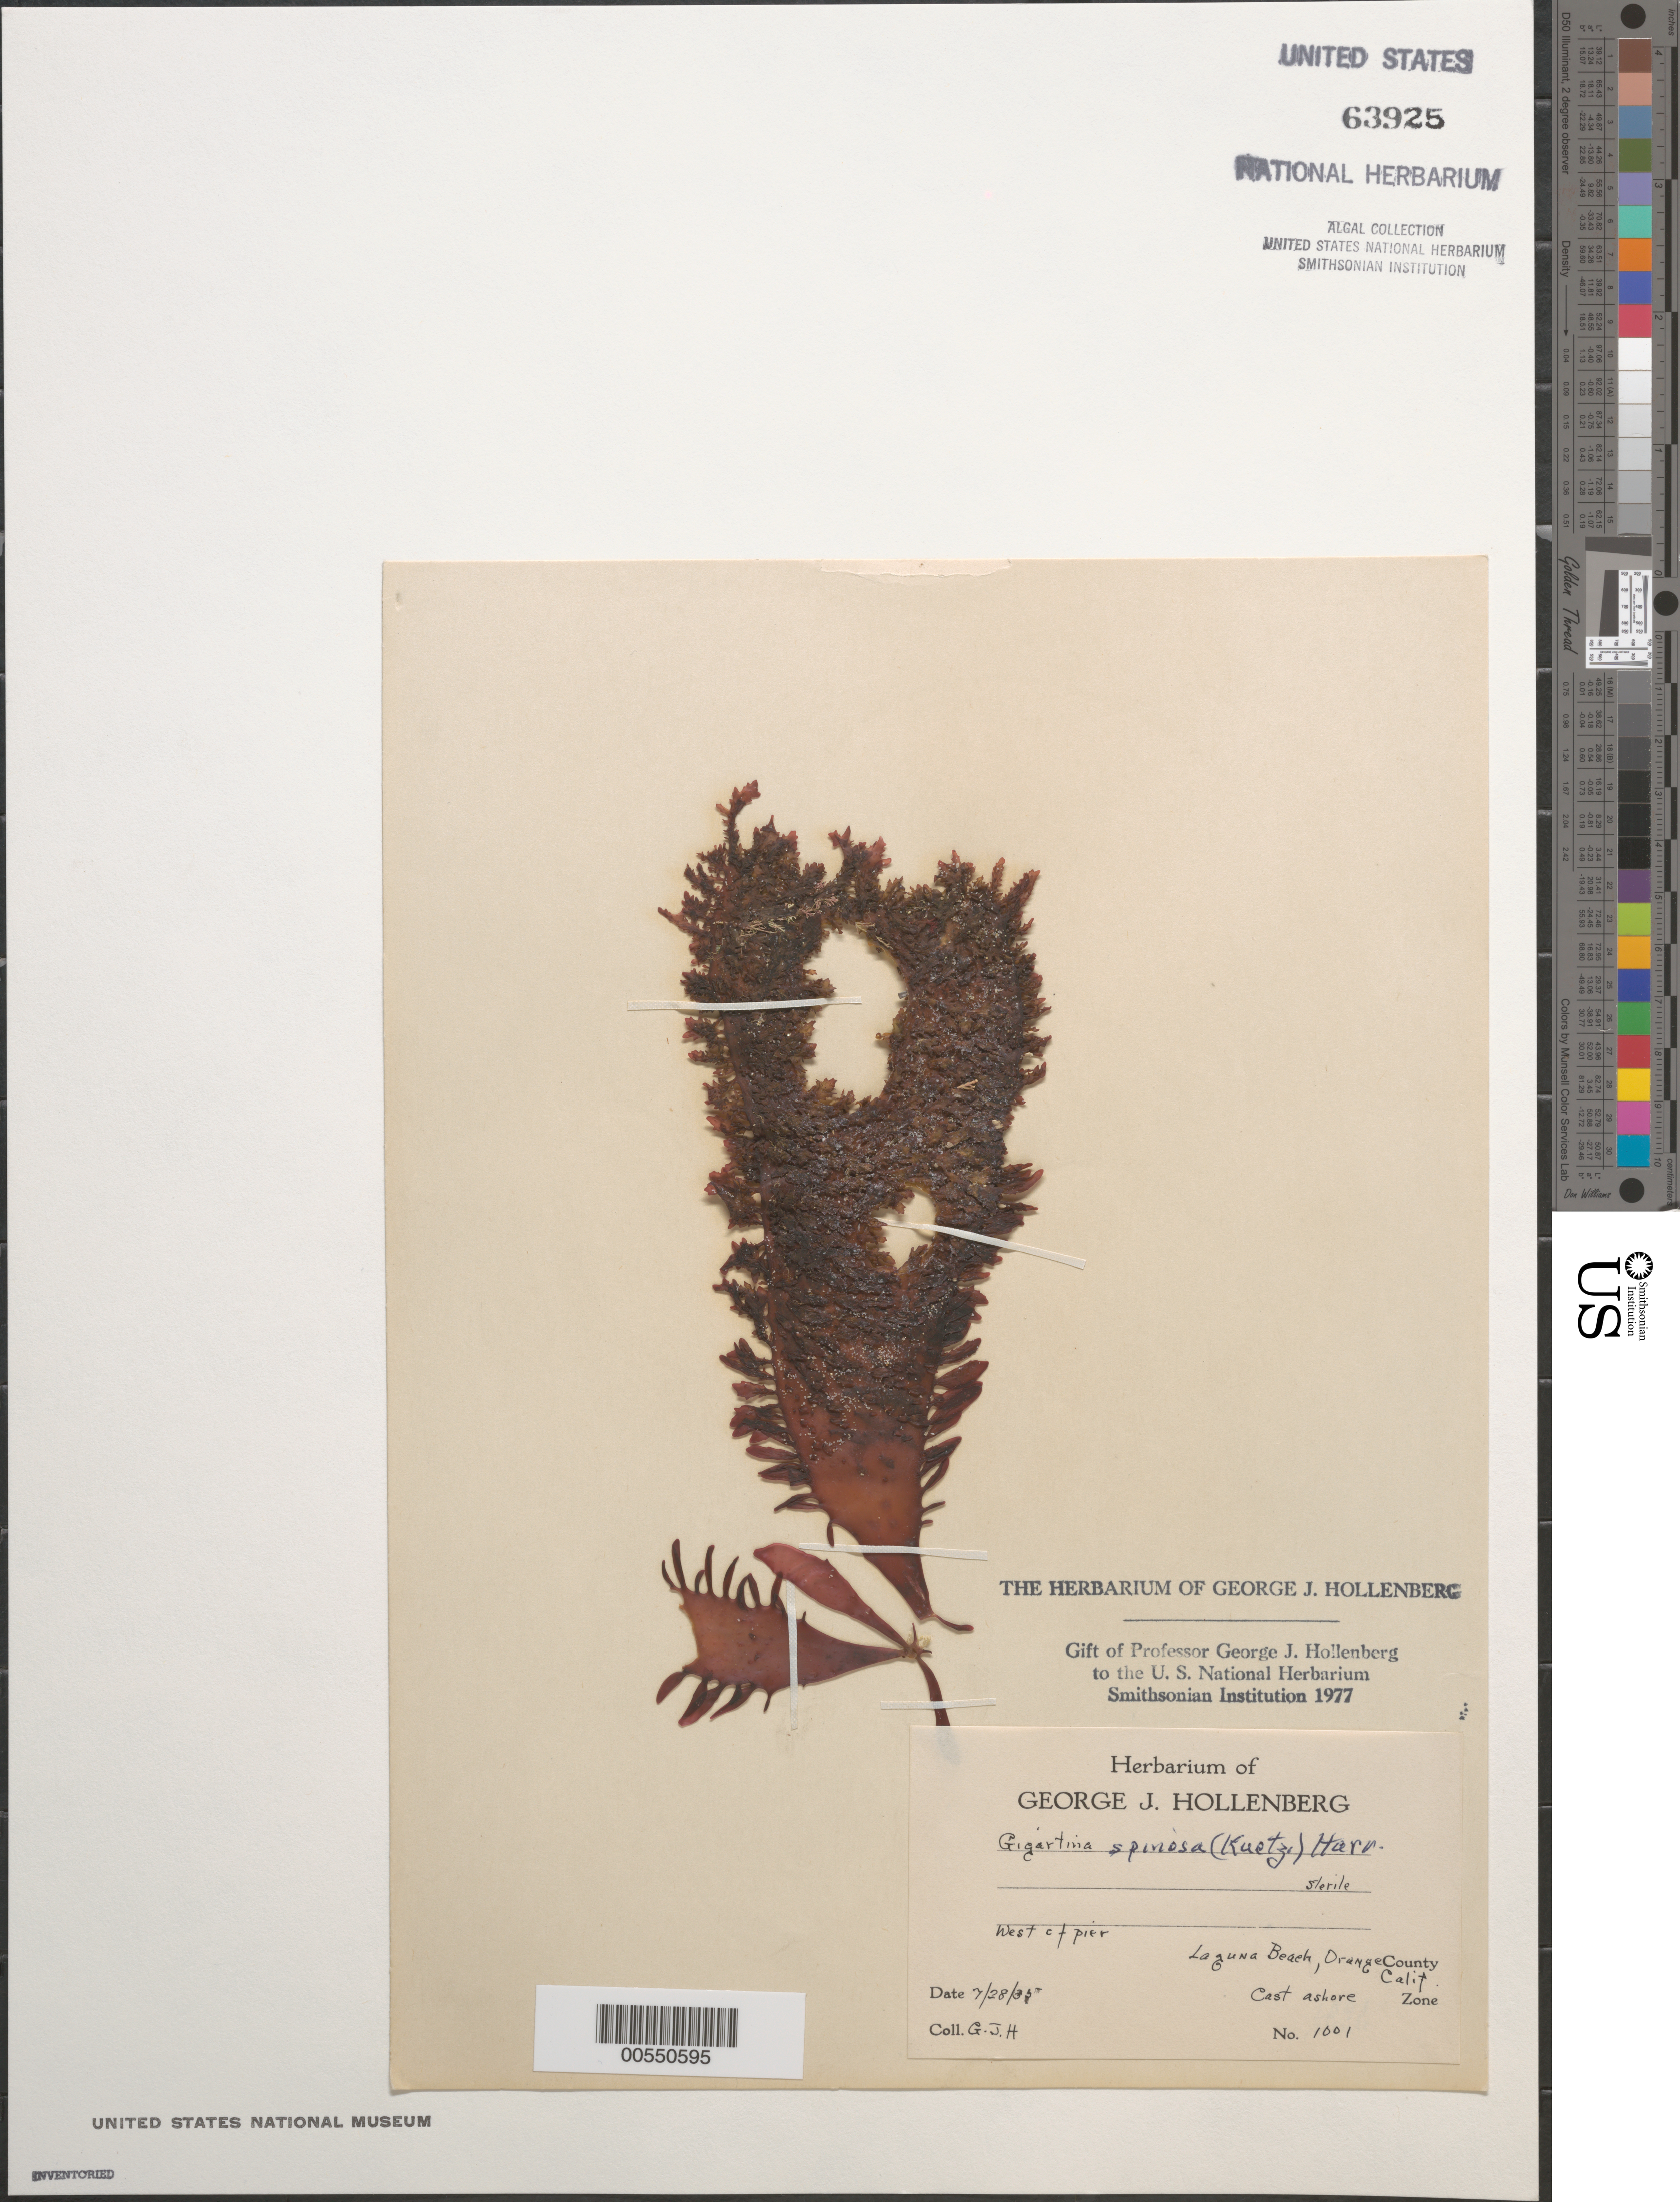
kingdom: Plantae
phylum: Rhodophyta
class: Florideophyceae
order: Gigartinales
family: Gigartinaceae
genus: Chondracanthus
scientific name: Chondracanthus spinosus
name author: (Kütz.) Guiry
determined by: Algae name updating Project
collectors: G. Hollenberg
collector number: GJH 1001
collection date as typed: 28 Jul 1935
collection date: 1935-07-28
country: United States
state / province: California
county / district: Orange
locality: Laguna Beach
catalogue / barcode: US 63925